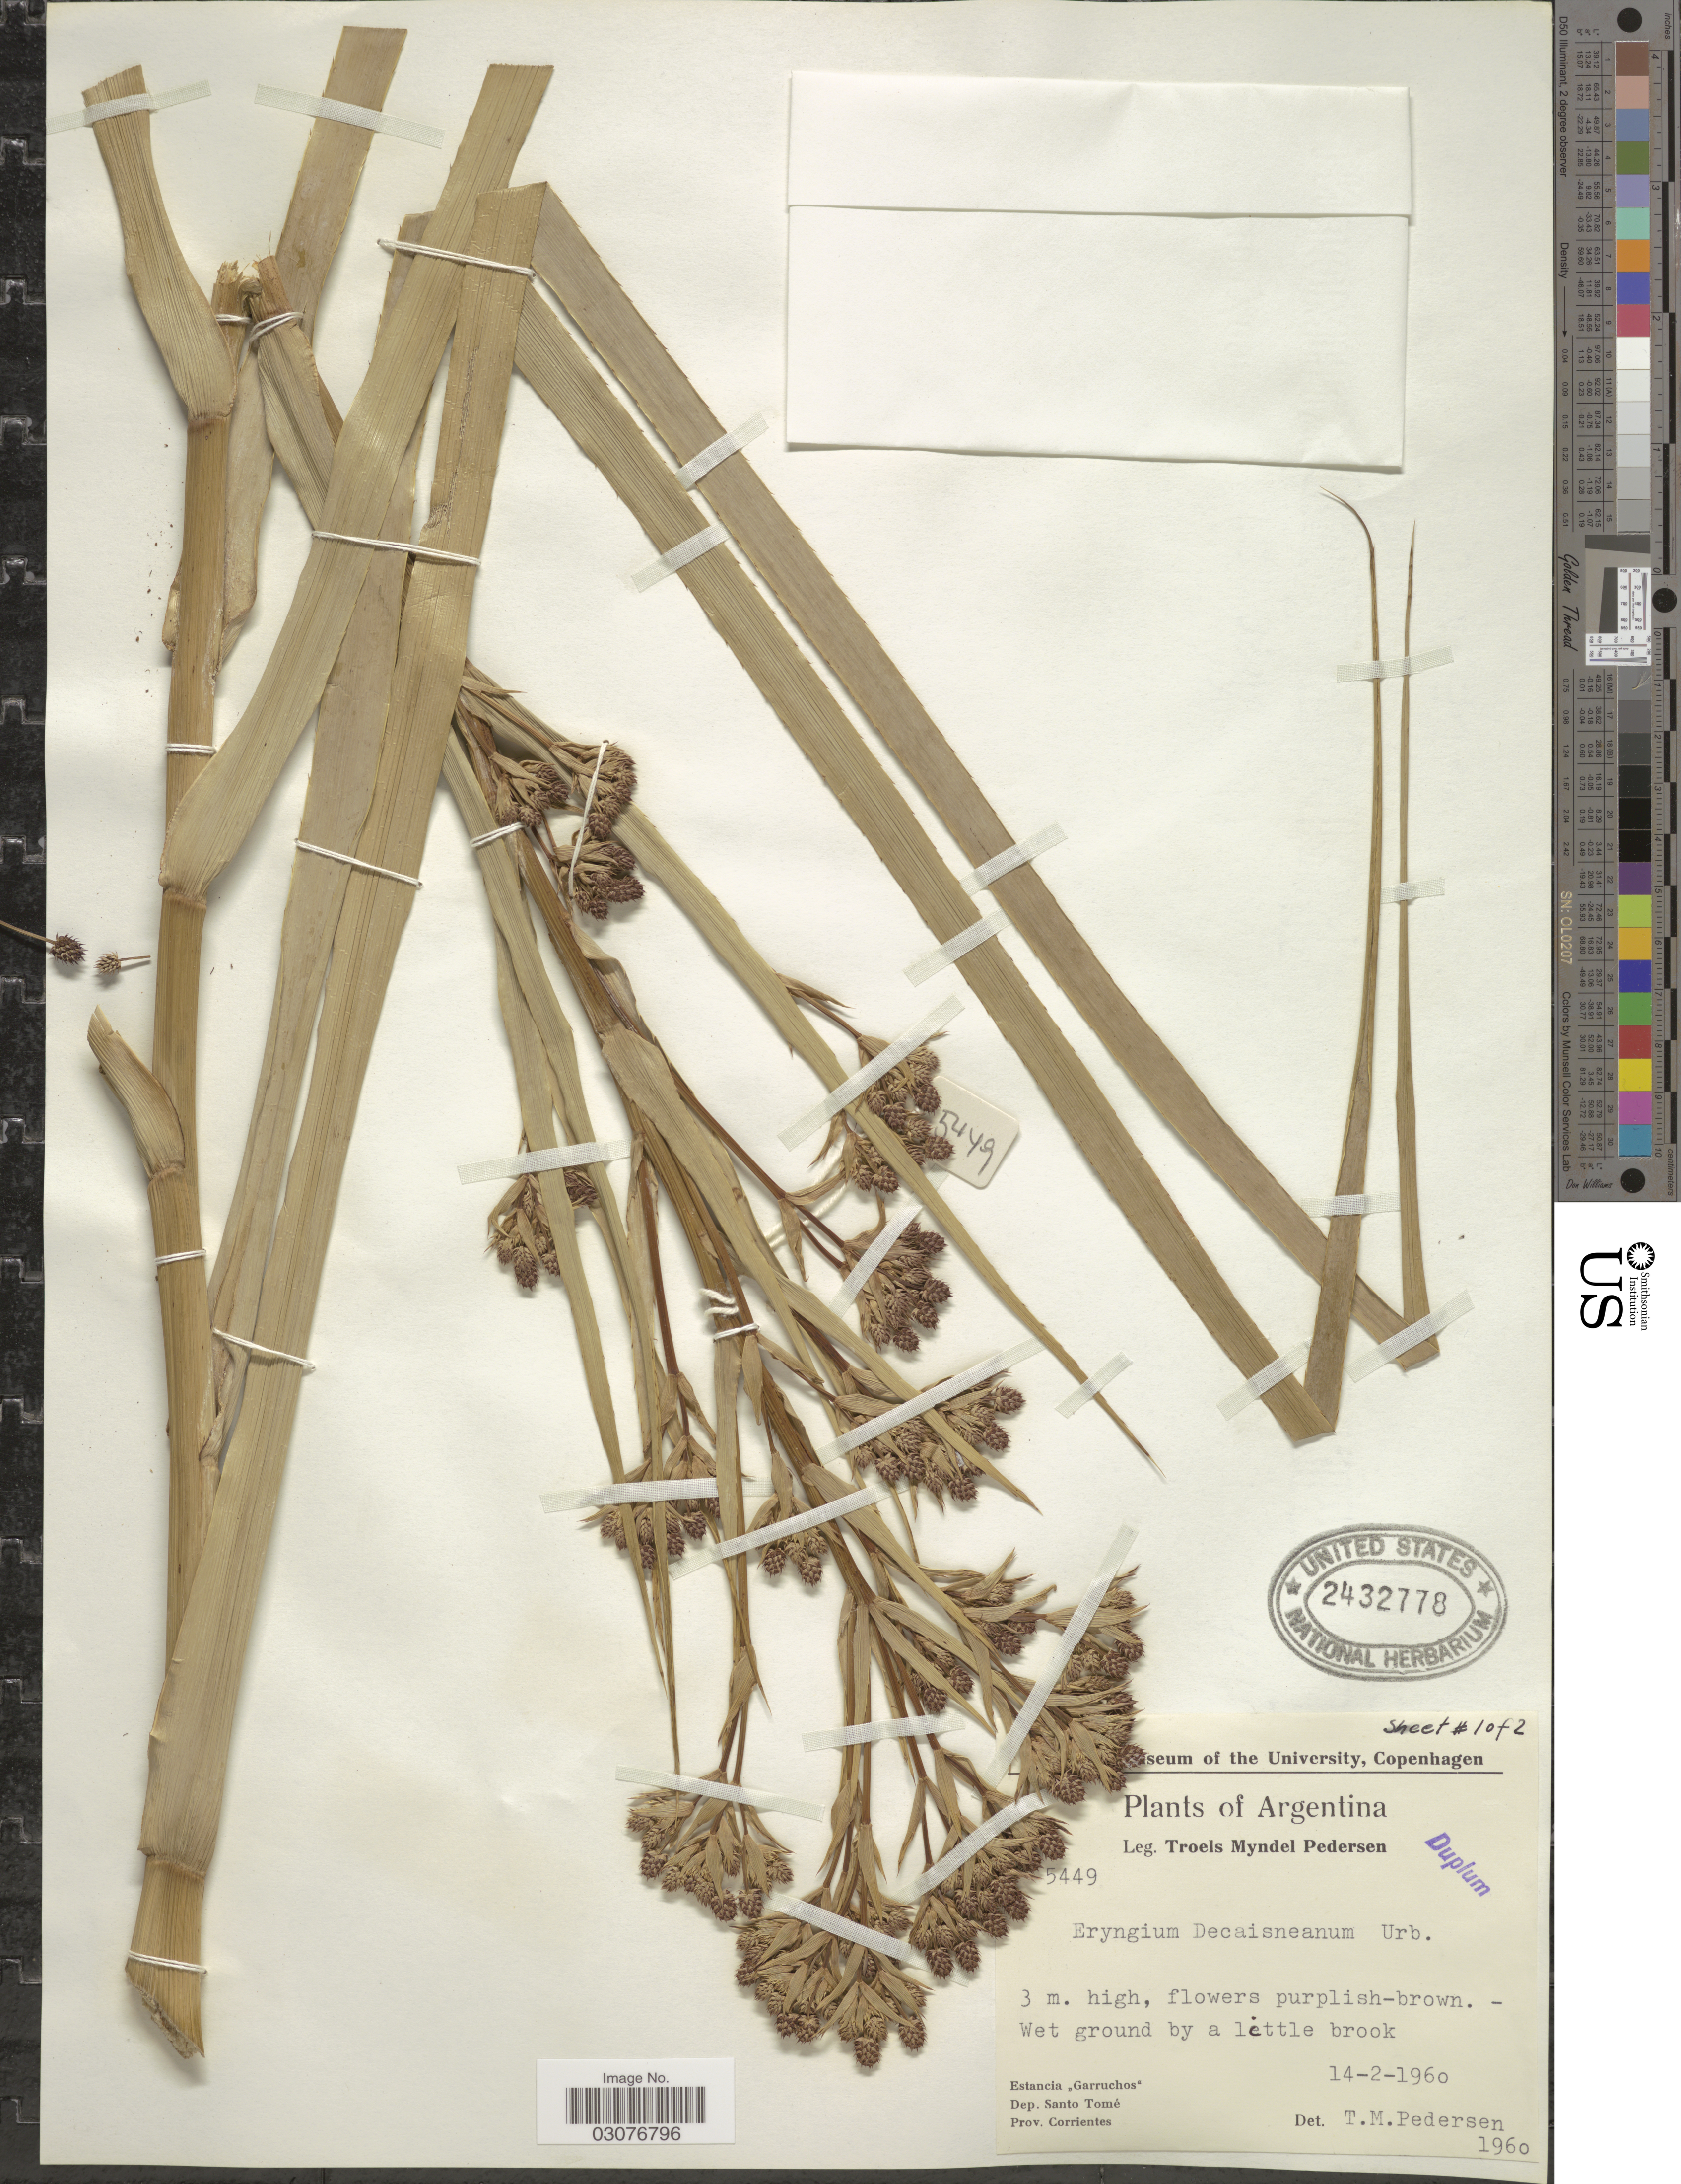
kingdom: Plantae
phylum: Tracheophyta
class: Magnoliopsida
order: Apiales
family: Apiaceae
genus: Eryngium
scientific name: Eryngium pandanifolium var. pandanifolium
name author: Cham. & Schltdl.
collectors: T. Pederson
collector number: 5449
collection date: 1960-02-14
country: Argentina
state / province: Corrientes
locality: Estancia "Garruchos". Dep. Santo Tomé.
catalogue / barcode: US 2432778